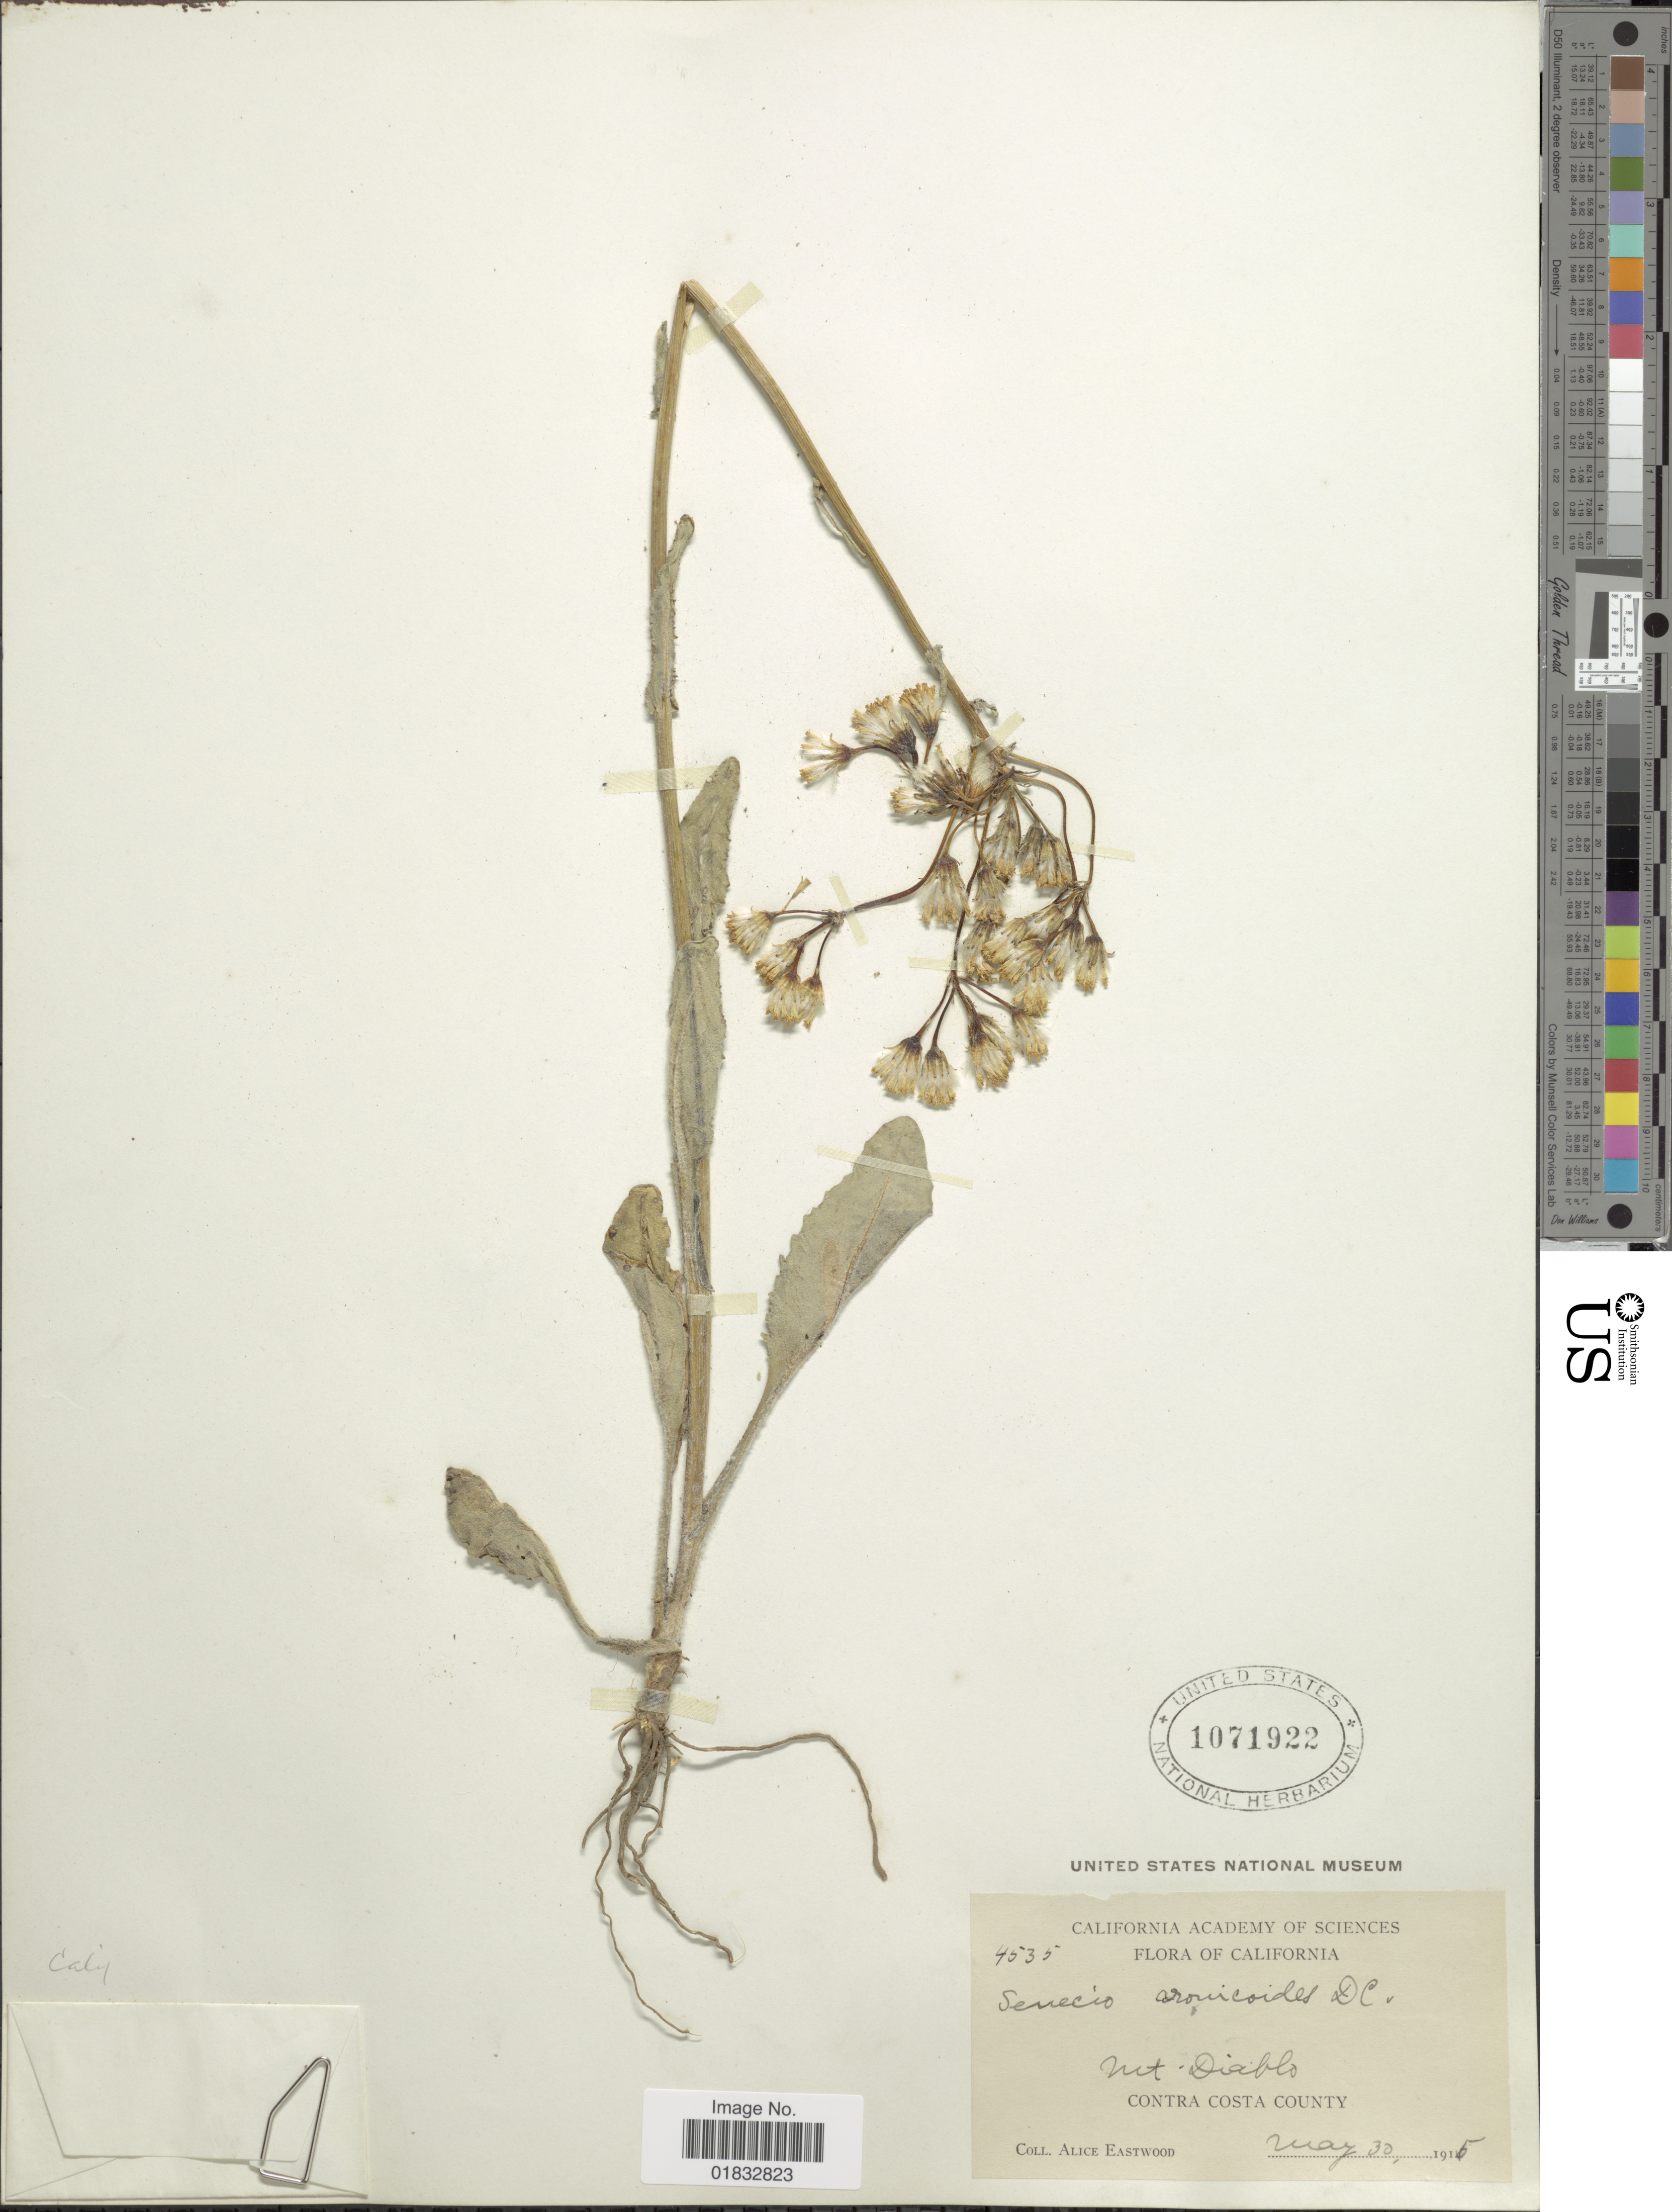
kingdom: Plantae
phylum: Tracheophyta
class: Magnoliopsida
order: Asterales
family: Asteraceae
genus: Senecio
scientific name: Senecio aronicoides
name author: DC.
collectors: A. Eastwood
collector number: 4535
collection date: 1915-05-30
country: United States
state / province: California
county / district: Contra Costa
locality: Mt Diablo, Contra Costa County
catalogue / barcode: US 1071922